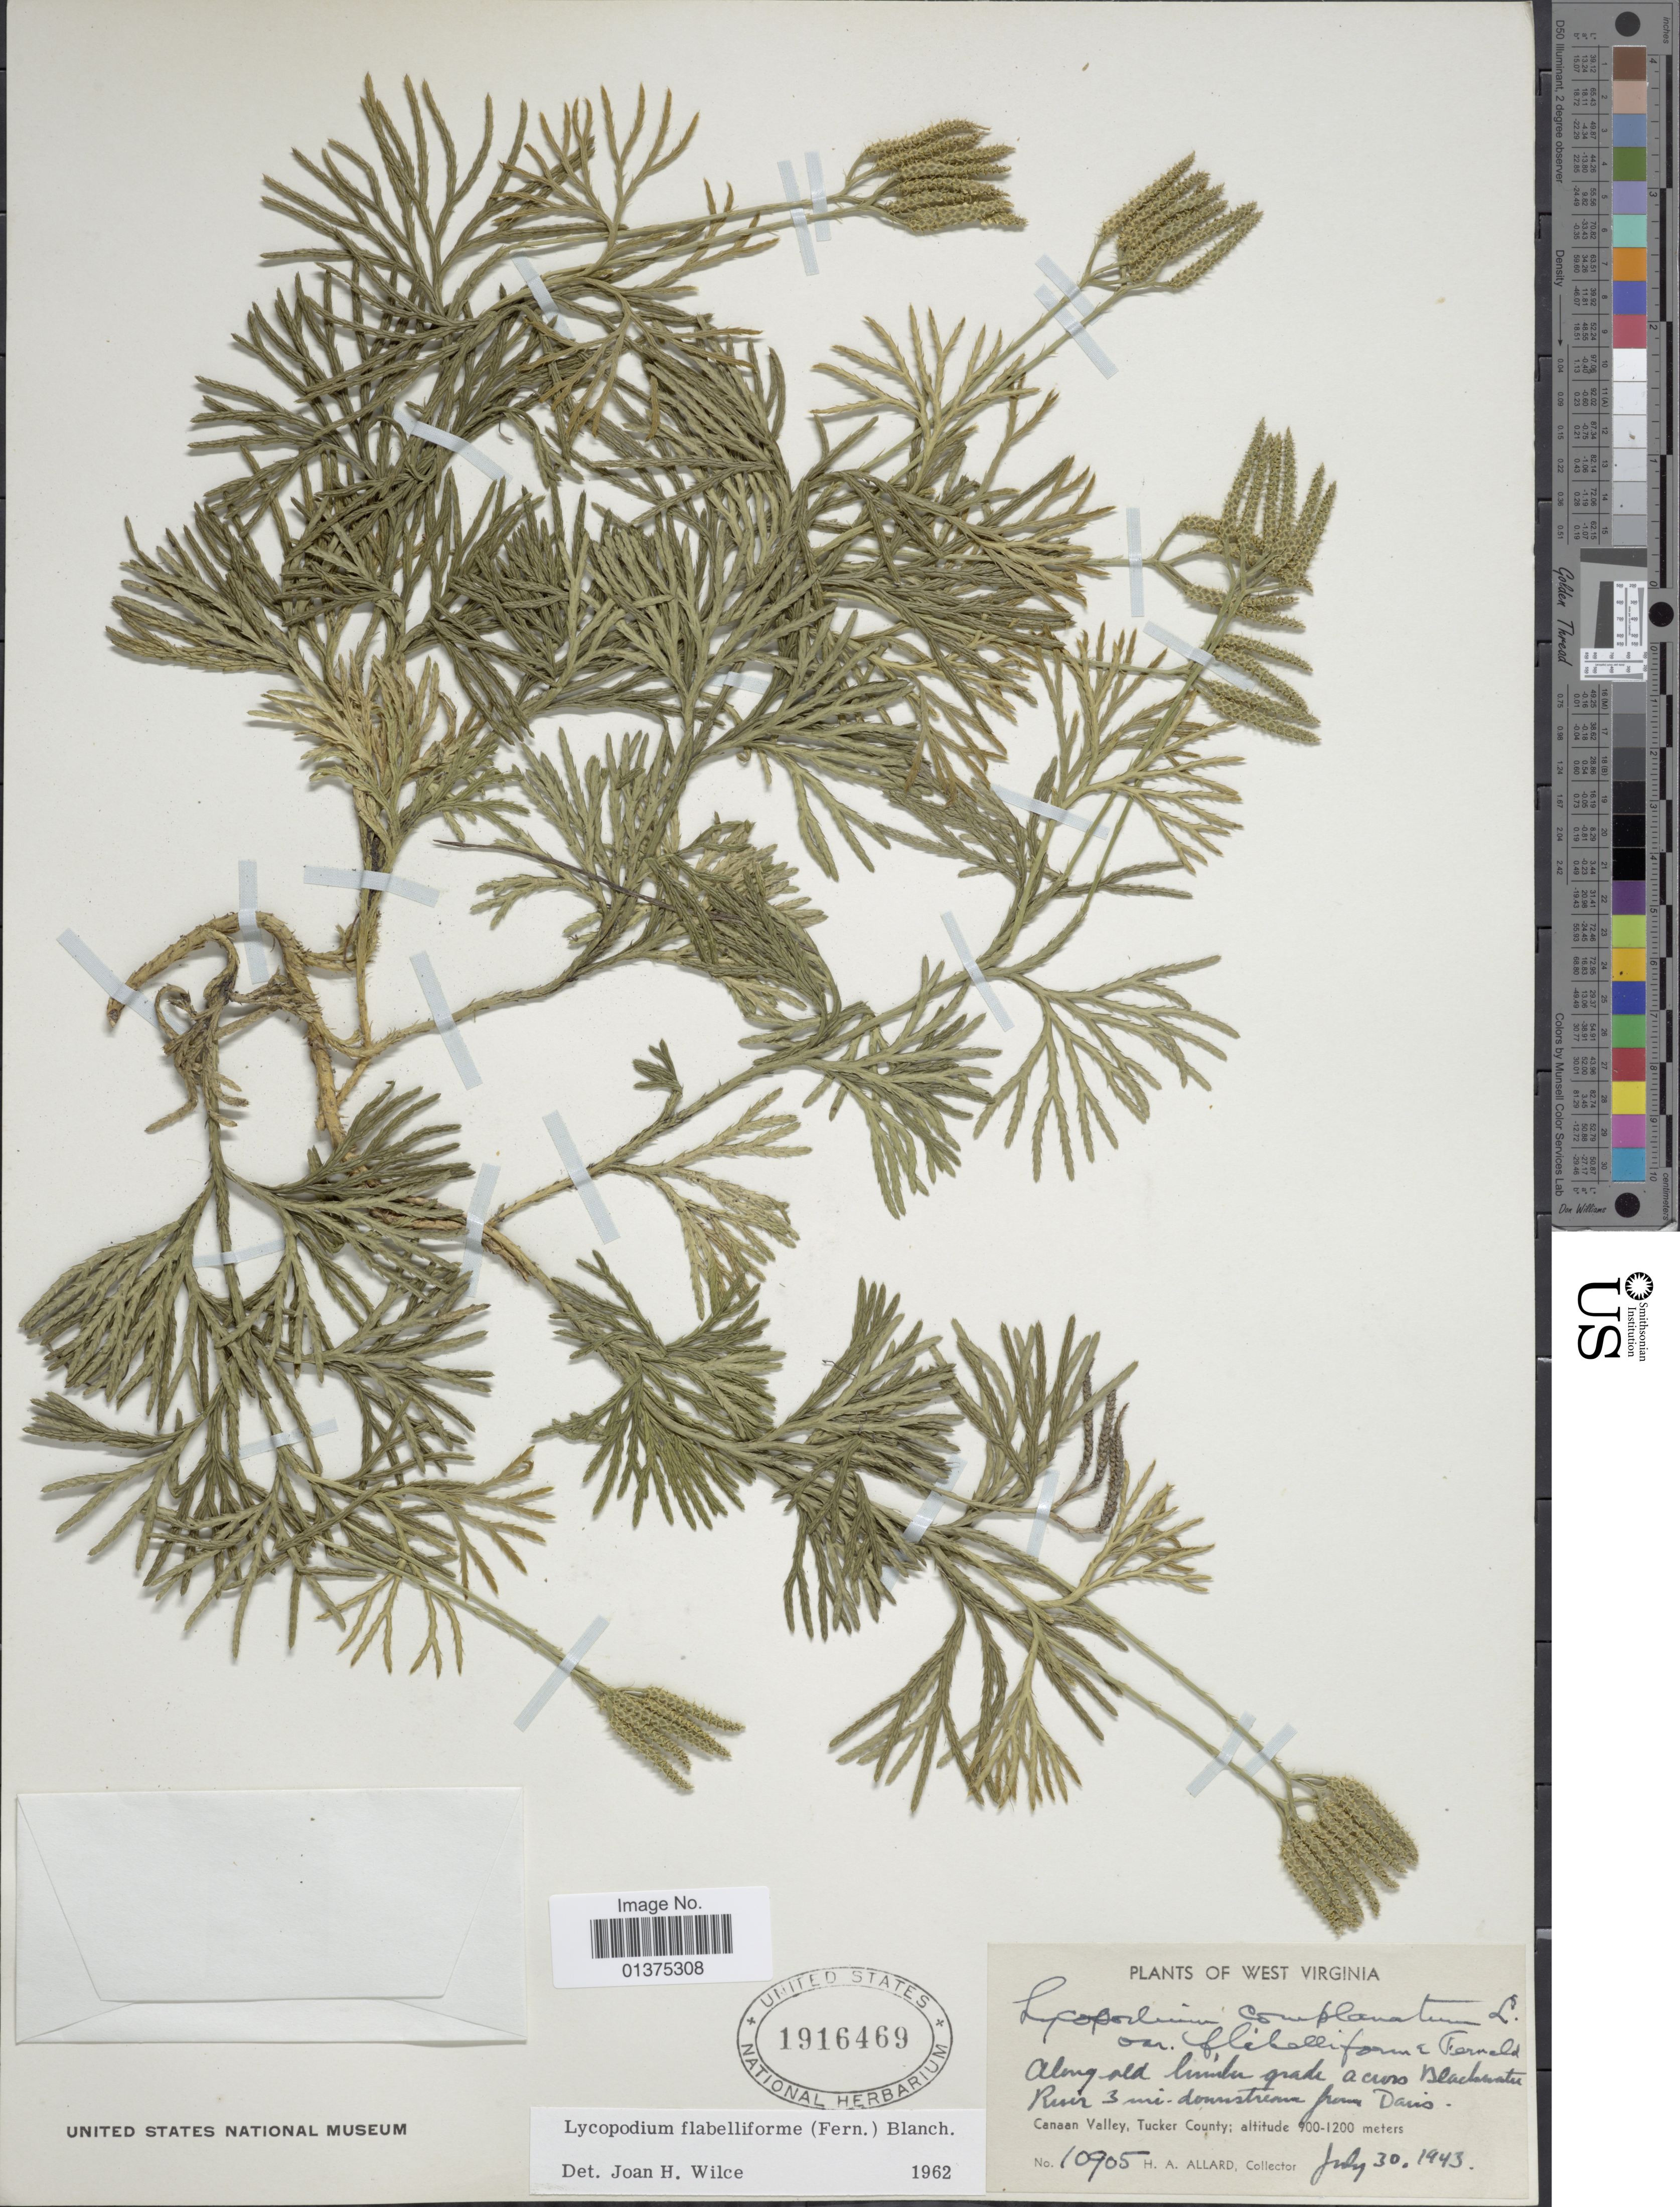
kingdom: Plantae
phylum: Tracheophyta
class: Lycopodiopsida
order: Lycopodiales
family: Lycopodiaceae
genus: Diphasiastrum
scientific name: Diphasiastrum digitatum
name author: (Dill. ex A. Braun) Holub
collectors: H. A. Allard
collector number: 10905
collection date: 1943-07-30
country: United States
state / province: West Virginia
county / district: Tucker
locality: Along old lumber grade across Blackwater River 3 mi downstream from Davis, Canaan Valley, Tucker County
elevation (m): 900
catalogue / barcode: US 1916469